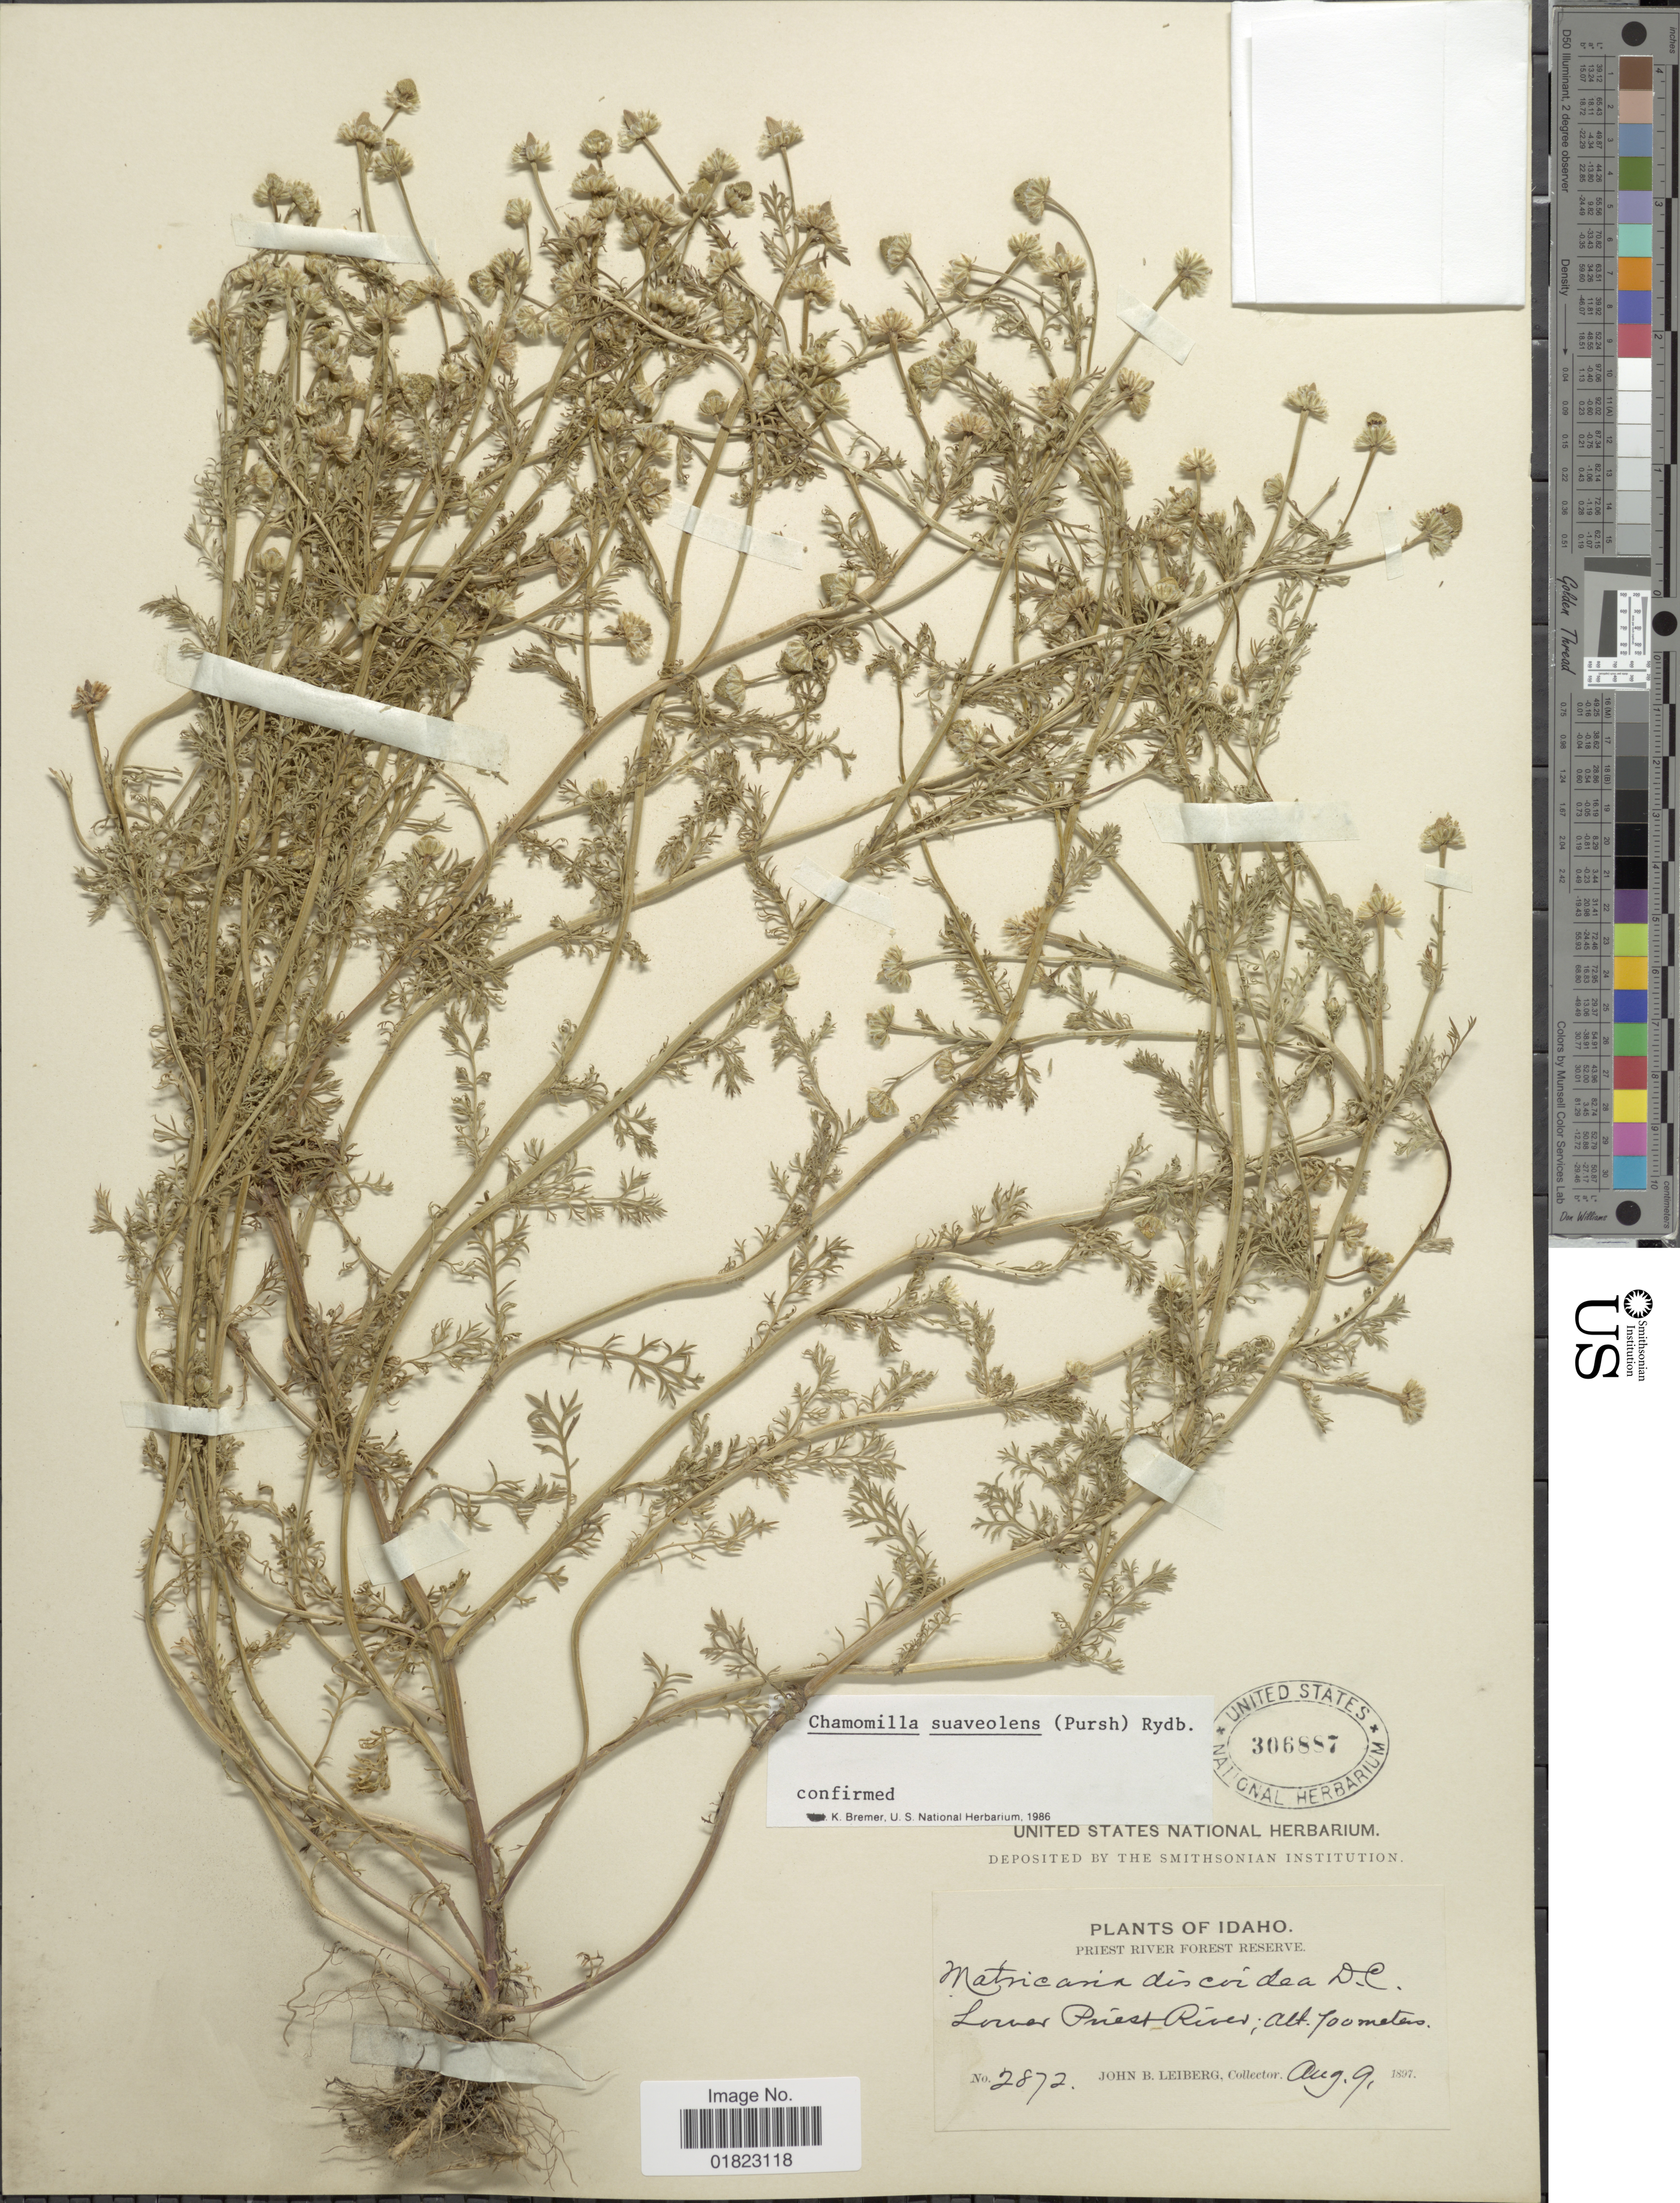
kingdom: Plantae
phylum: Tracheophyta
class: Magnoliopsida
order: Asterales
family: Asteraceae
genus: Matricaria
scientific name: Matricaria matricarioides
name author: (Less.) Porter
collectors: J. B. Leiberg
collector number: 2872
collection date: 1897-08-09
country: United States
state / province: Idaho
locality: Idaho. Lower Priest River.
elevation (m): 700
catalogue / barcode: US 306887